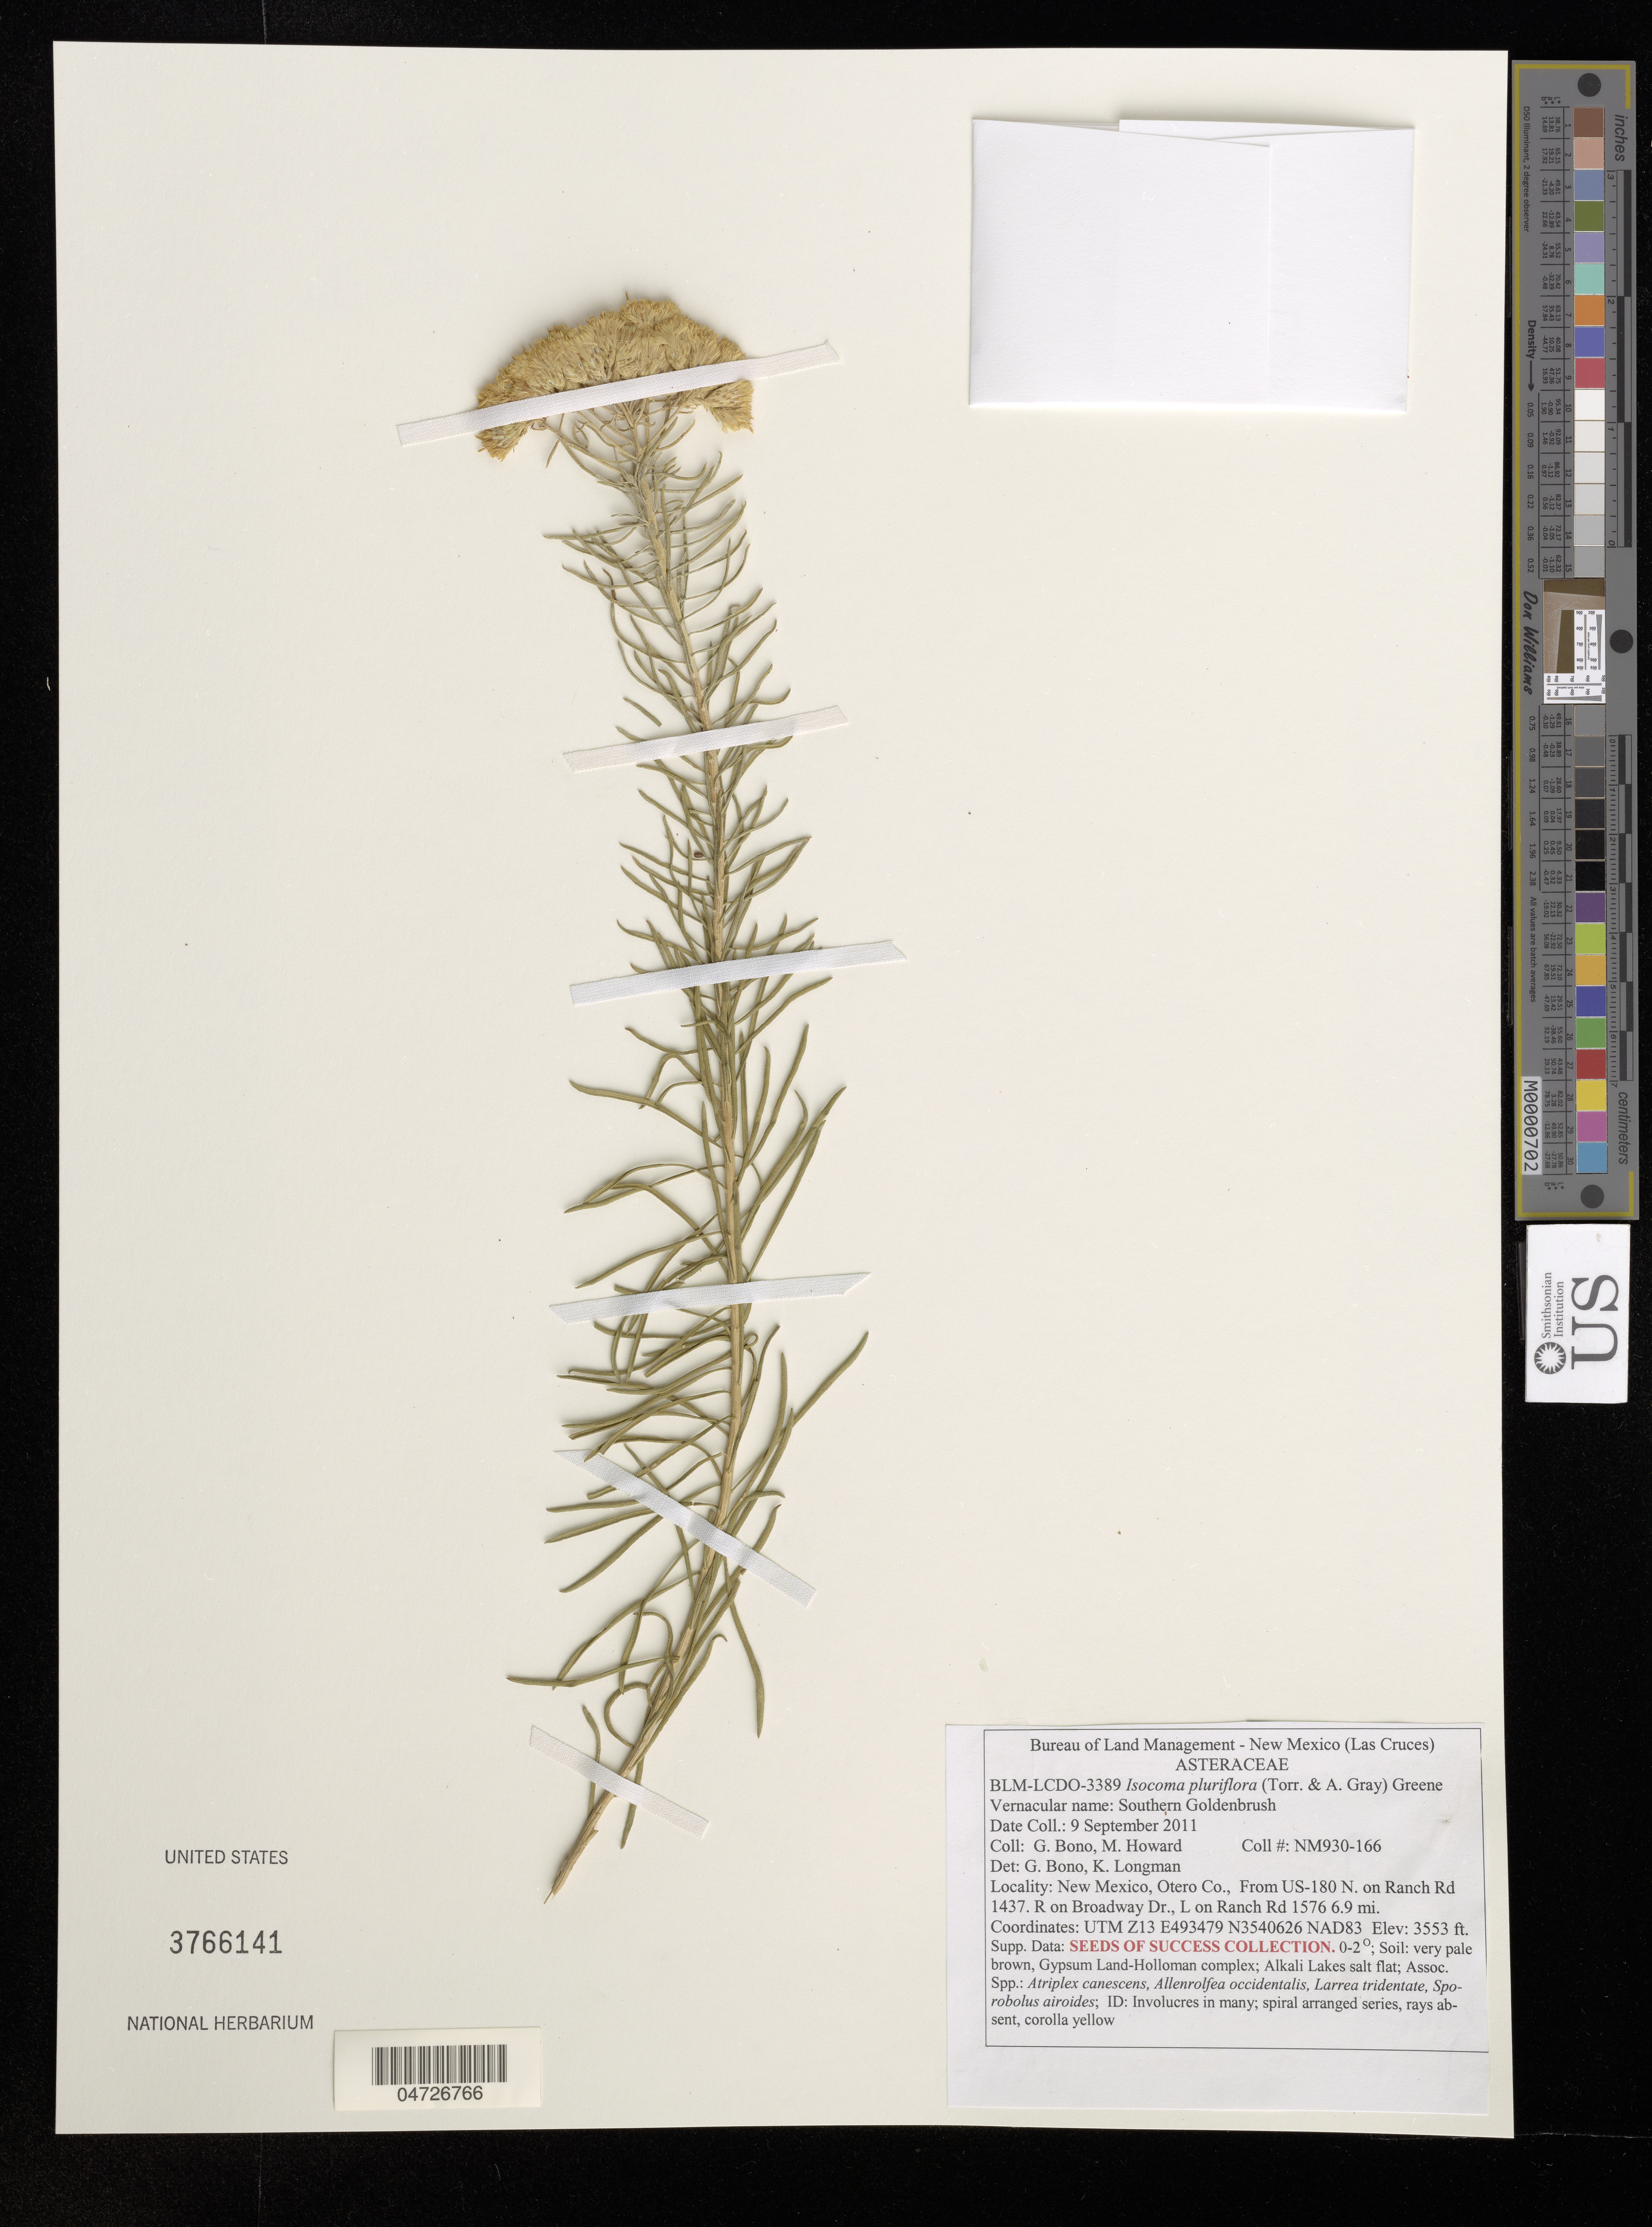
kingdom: Plantae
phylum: Tracheophyta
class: Magnoliopsida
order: Asterales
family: Asteraceae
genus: Isocoma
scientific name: Isocoma pluriflora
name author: (Torr. & A. Gray) Greene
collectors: G. Bono & M. Howard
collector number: NM930-166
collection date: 2011-09-09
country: United States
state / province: New Mexico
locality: (Las Cruces). Otero Co., From US-180 N. on Ranch Rd 1437. R on Broadway Dr., L on Ranch Rd 1576 6.9 mi.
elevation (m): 1083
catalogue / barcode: US 3766141